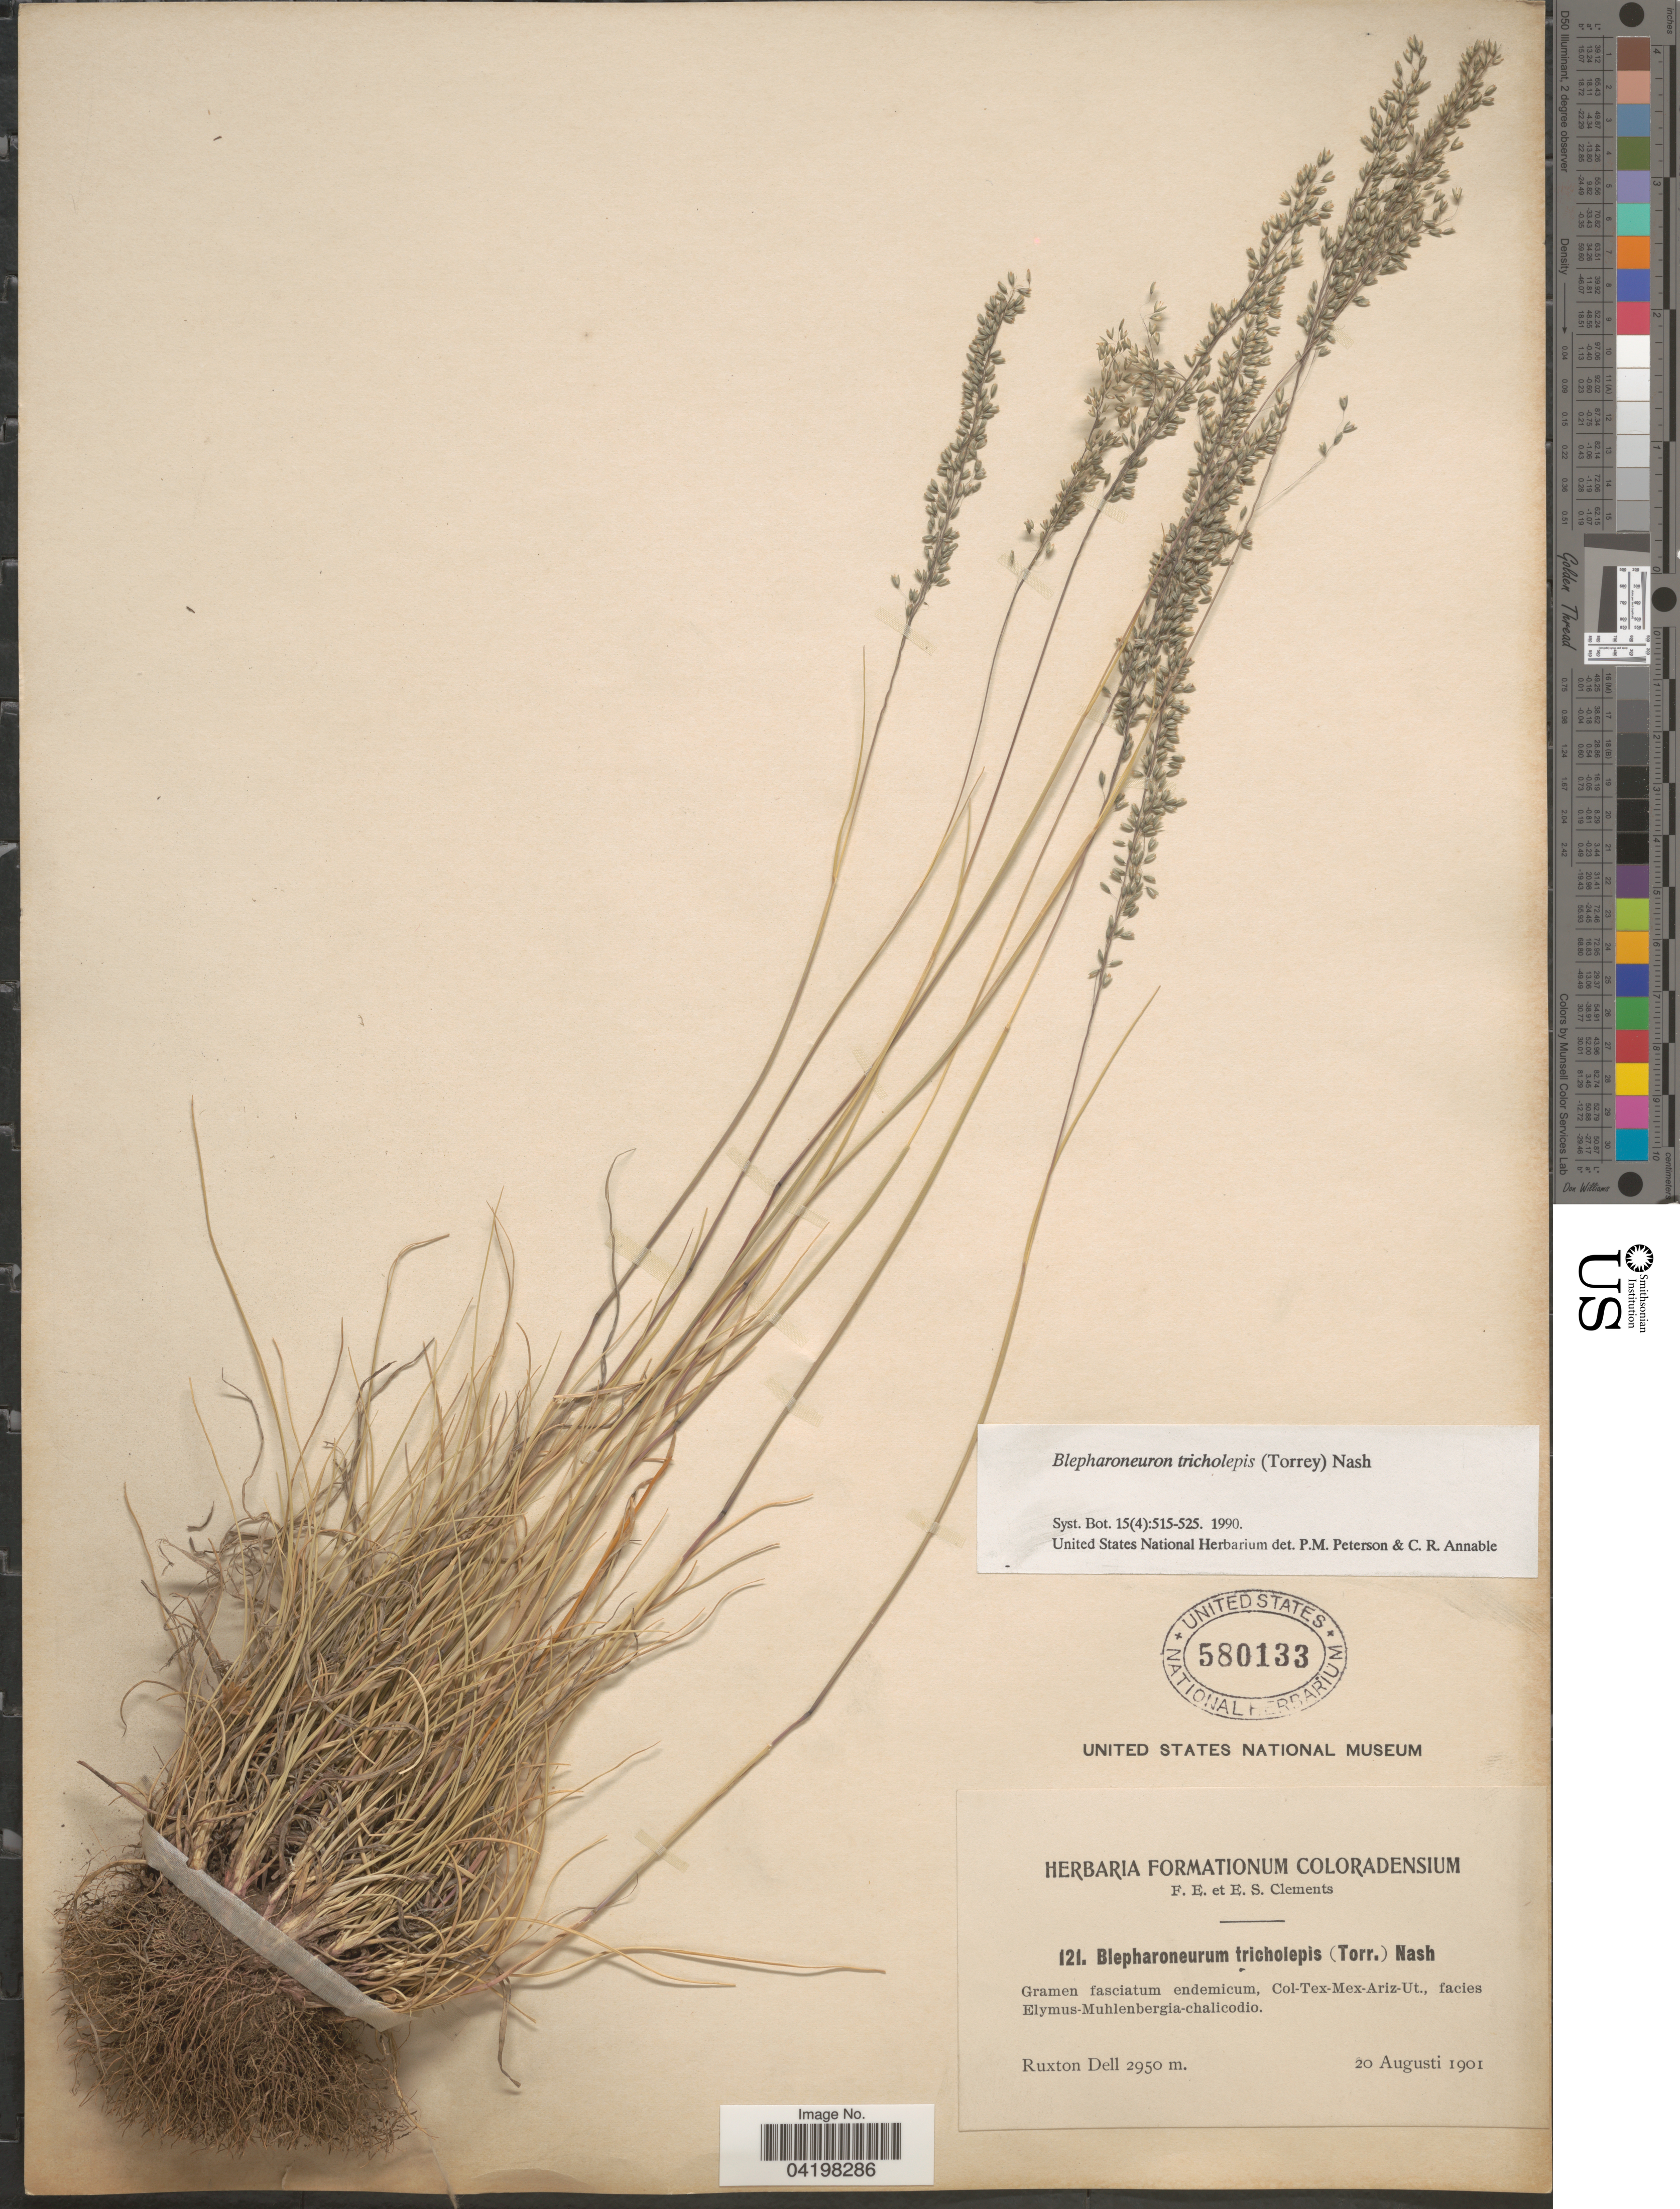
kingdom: Plantae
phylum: Tracheophyta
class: Liliopsida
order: Poales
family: Poaceae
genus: Muhlenbergia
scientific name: Muhlenbergia tricholepis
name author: (Torr.) Columbus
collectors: F. E. Clements & E. S. Clements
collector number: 121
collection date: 1901-08-20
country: United States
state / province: Colorado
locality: Ruxton Dell.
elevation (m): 2950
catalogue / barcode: US 580133